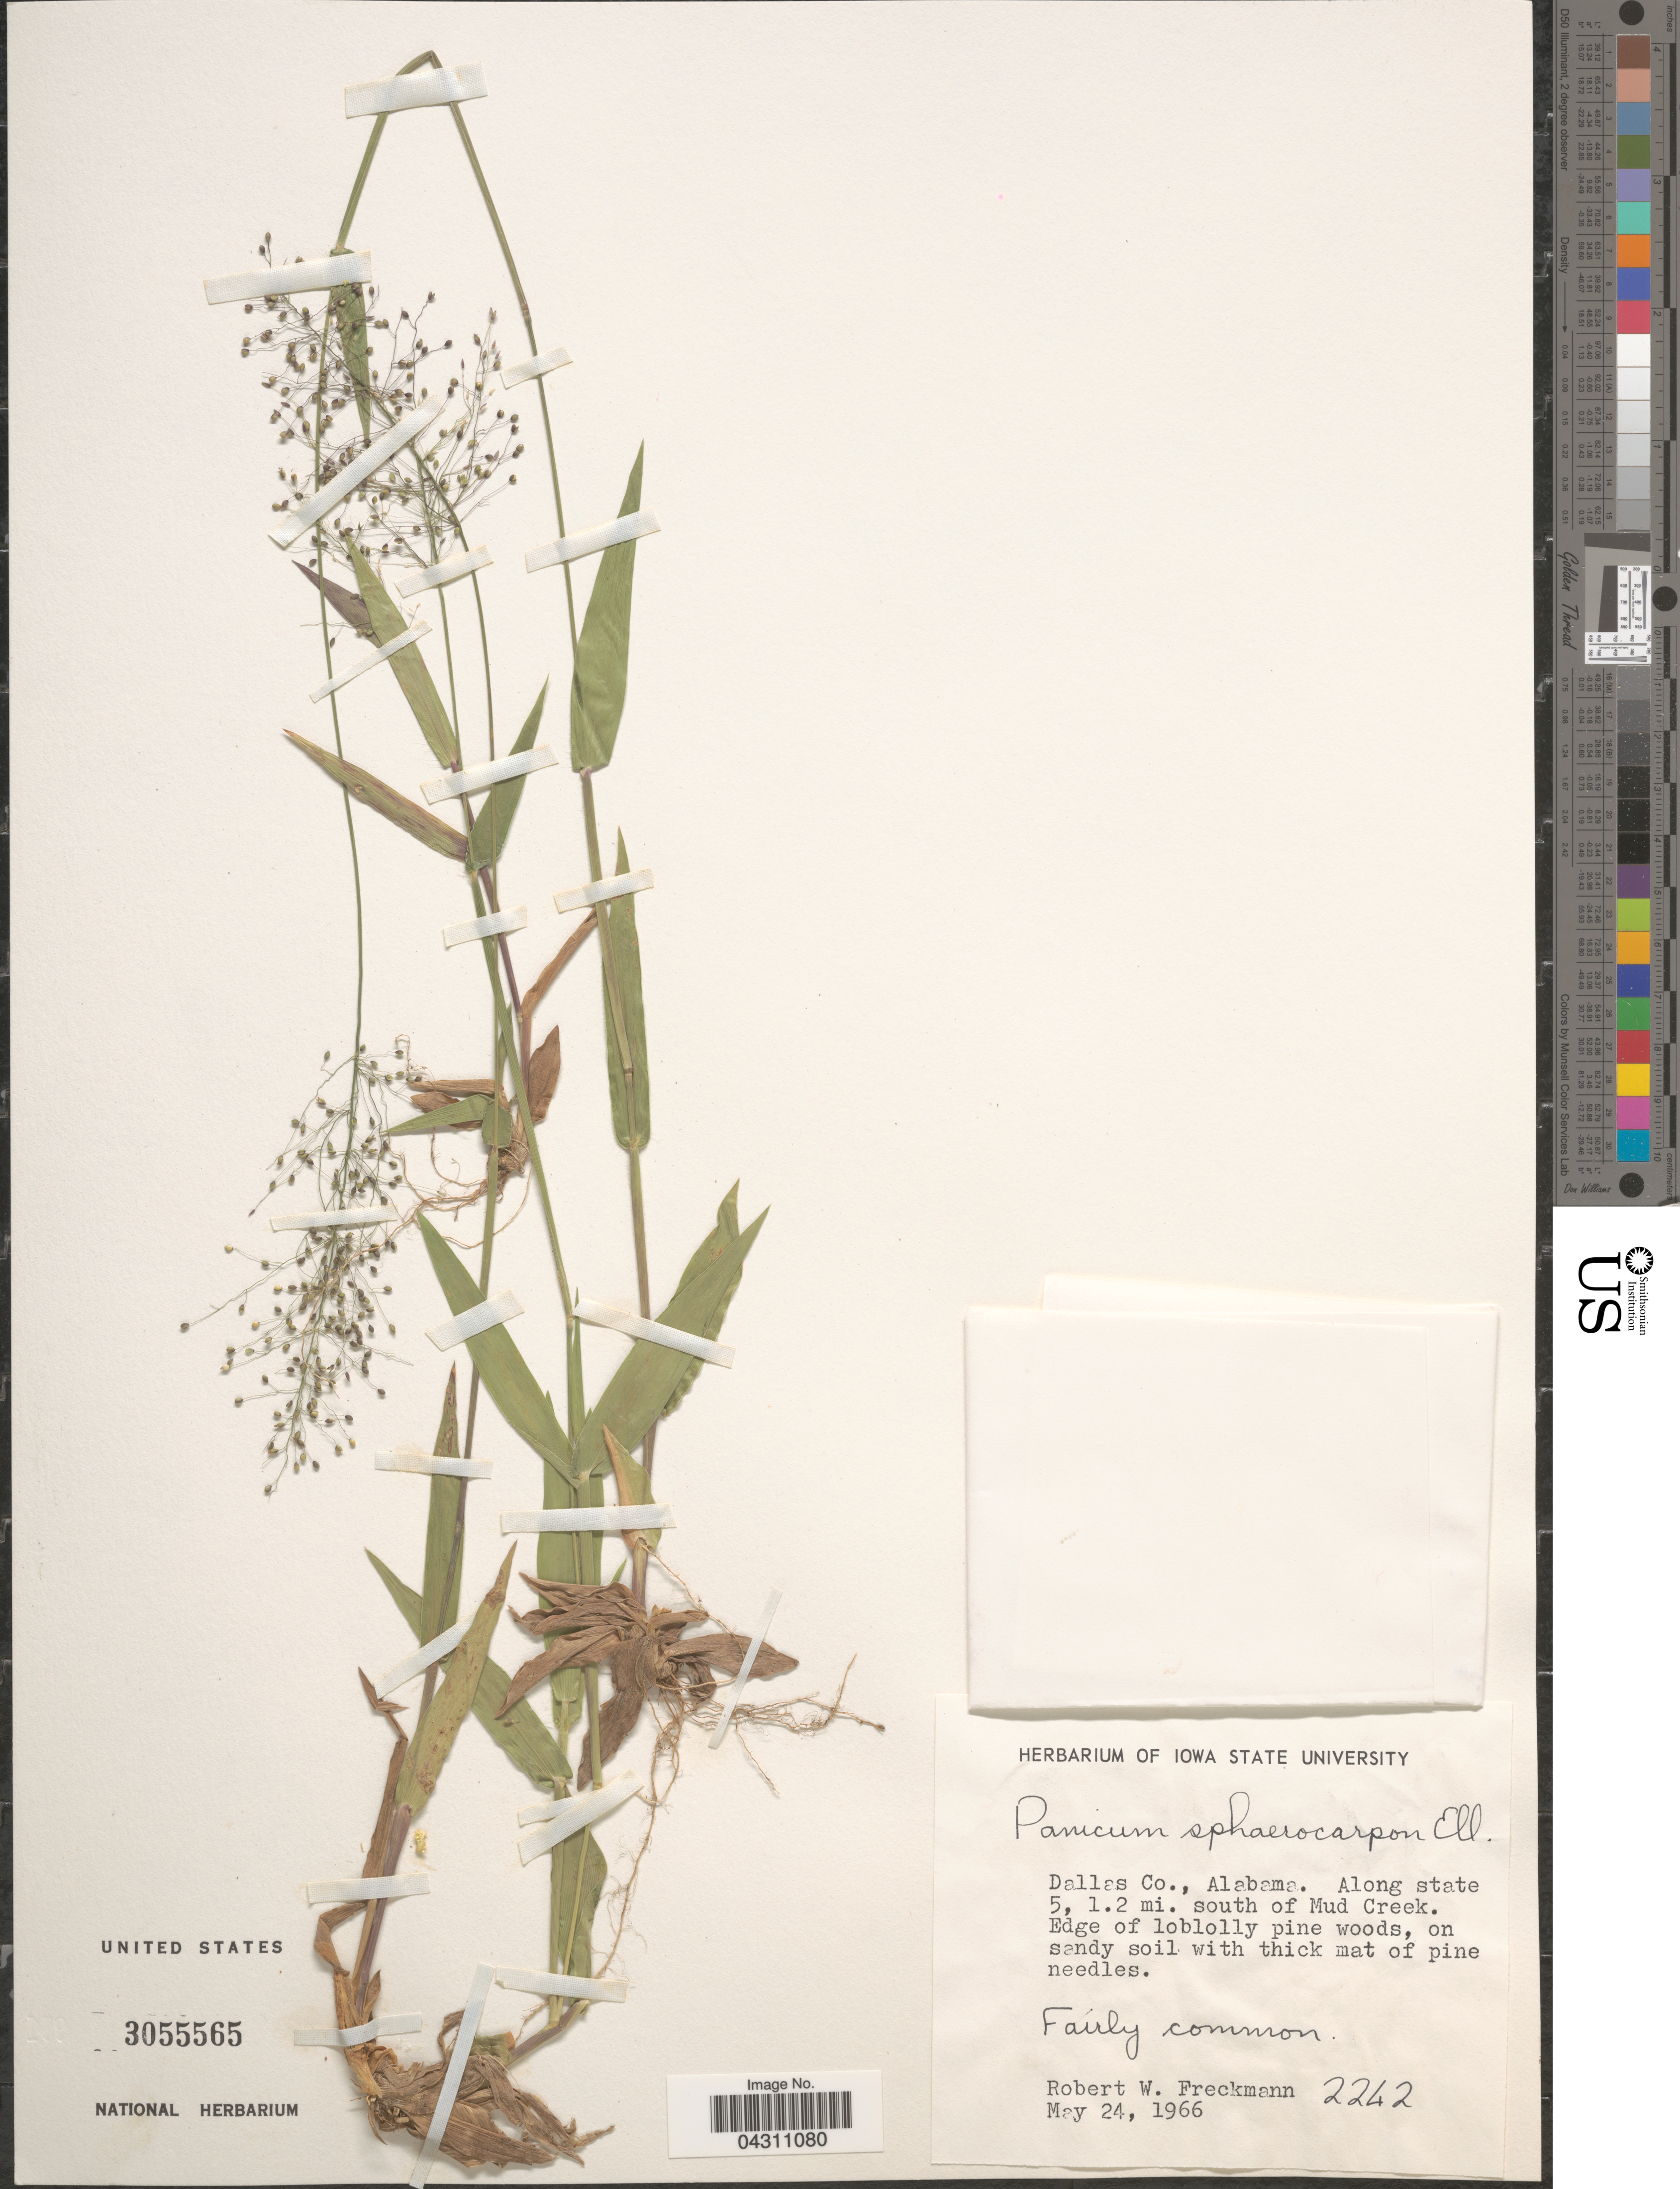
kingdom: Plantae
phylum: Tracheophyta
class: Liliopsida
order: Poales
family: Poaceae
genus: Dichanthelium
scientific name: Dichanthelium sphaerocarpon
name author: (Elliott) Gould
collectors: R. Freckmann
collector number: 2242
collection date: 1966-05-24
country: United States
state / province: Alabama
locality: Dallas Co. Along state 5, 1.2 mi. south of Mud Creek. Edge of loblolly pine woods, on sandy soil with thick mat of pine needles. Fairly common.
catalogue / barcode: US 3055565